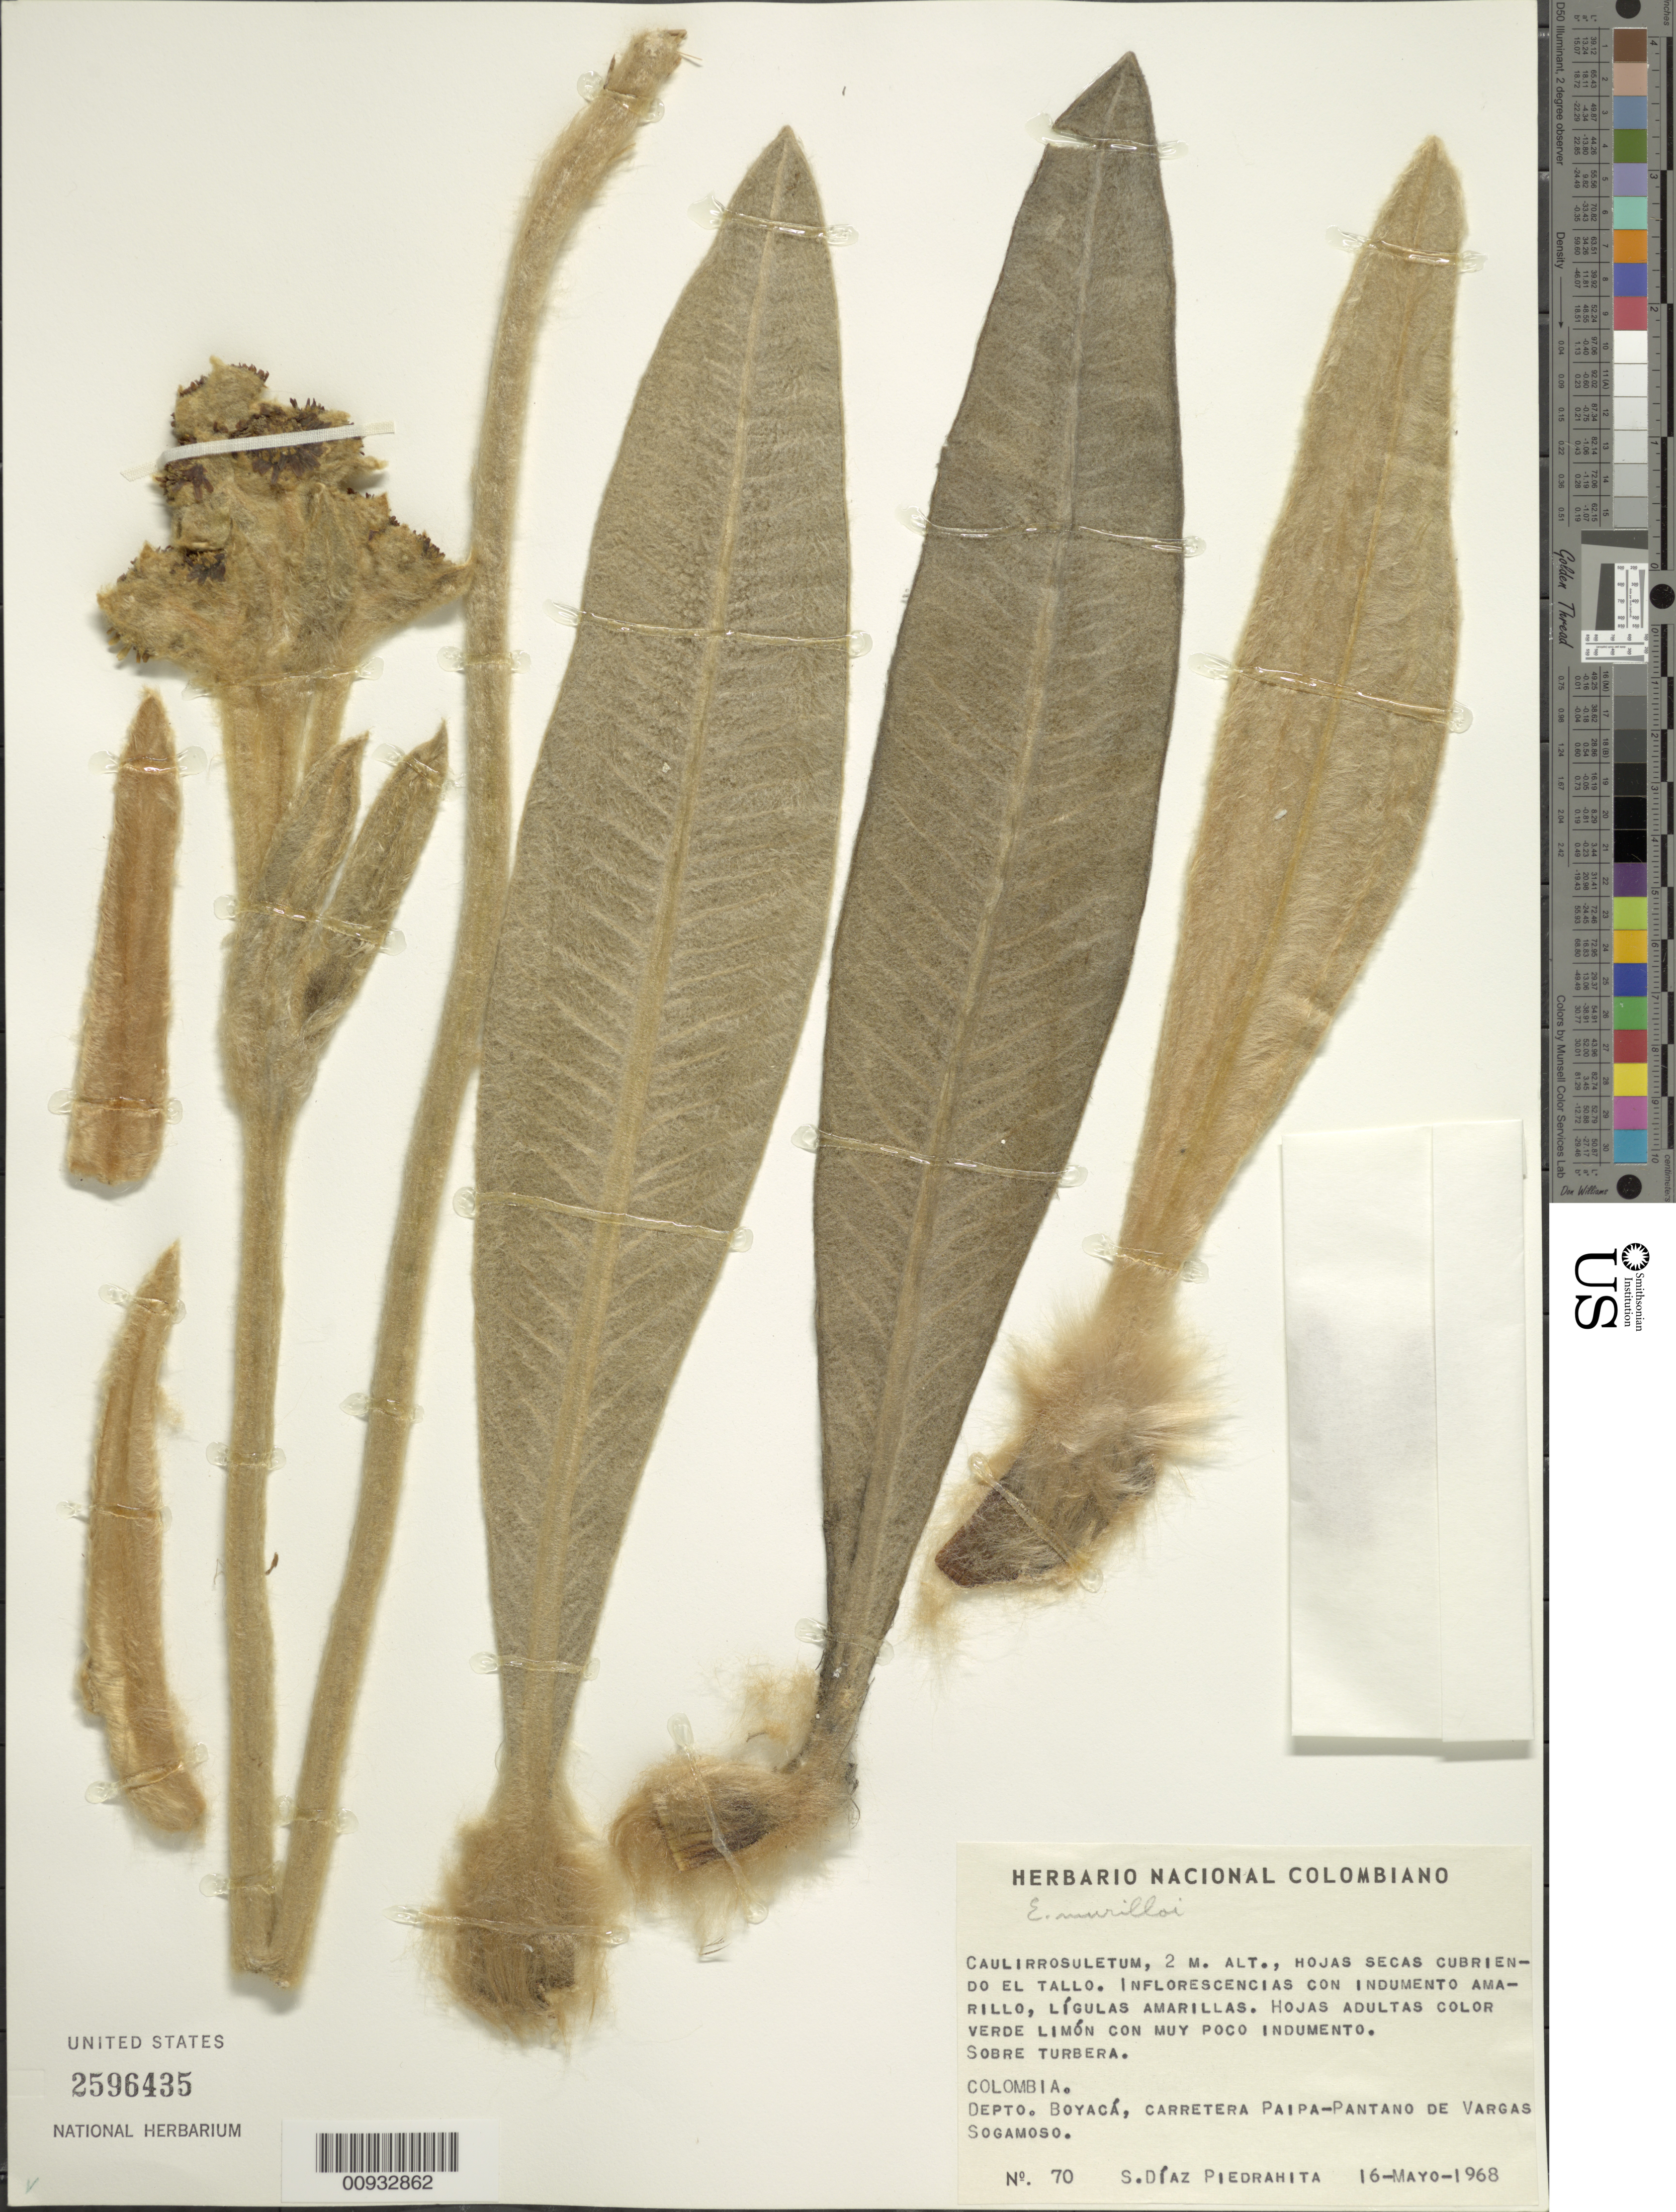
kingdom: Plantae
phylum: Tracheophyta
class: Magnoliopsida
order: Asterales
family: Asteraceae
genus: Espeletia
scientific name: Espeletia murilloi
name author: Cuatrec.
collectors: S. Díaz Píedrahíta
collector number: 70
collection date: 1968-05-16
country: Colombia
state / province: Boyacá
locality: Carretera Paipa-Pantano de Vargas Sogamoso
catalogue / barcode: US 2596435